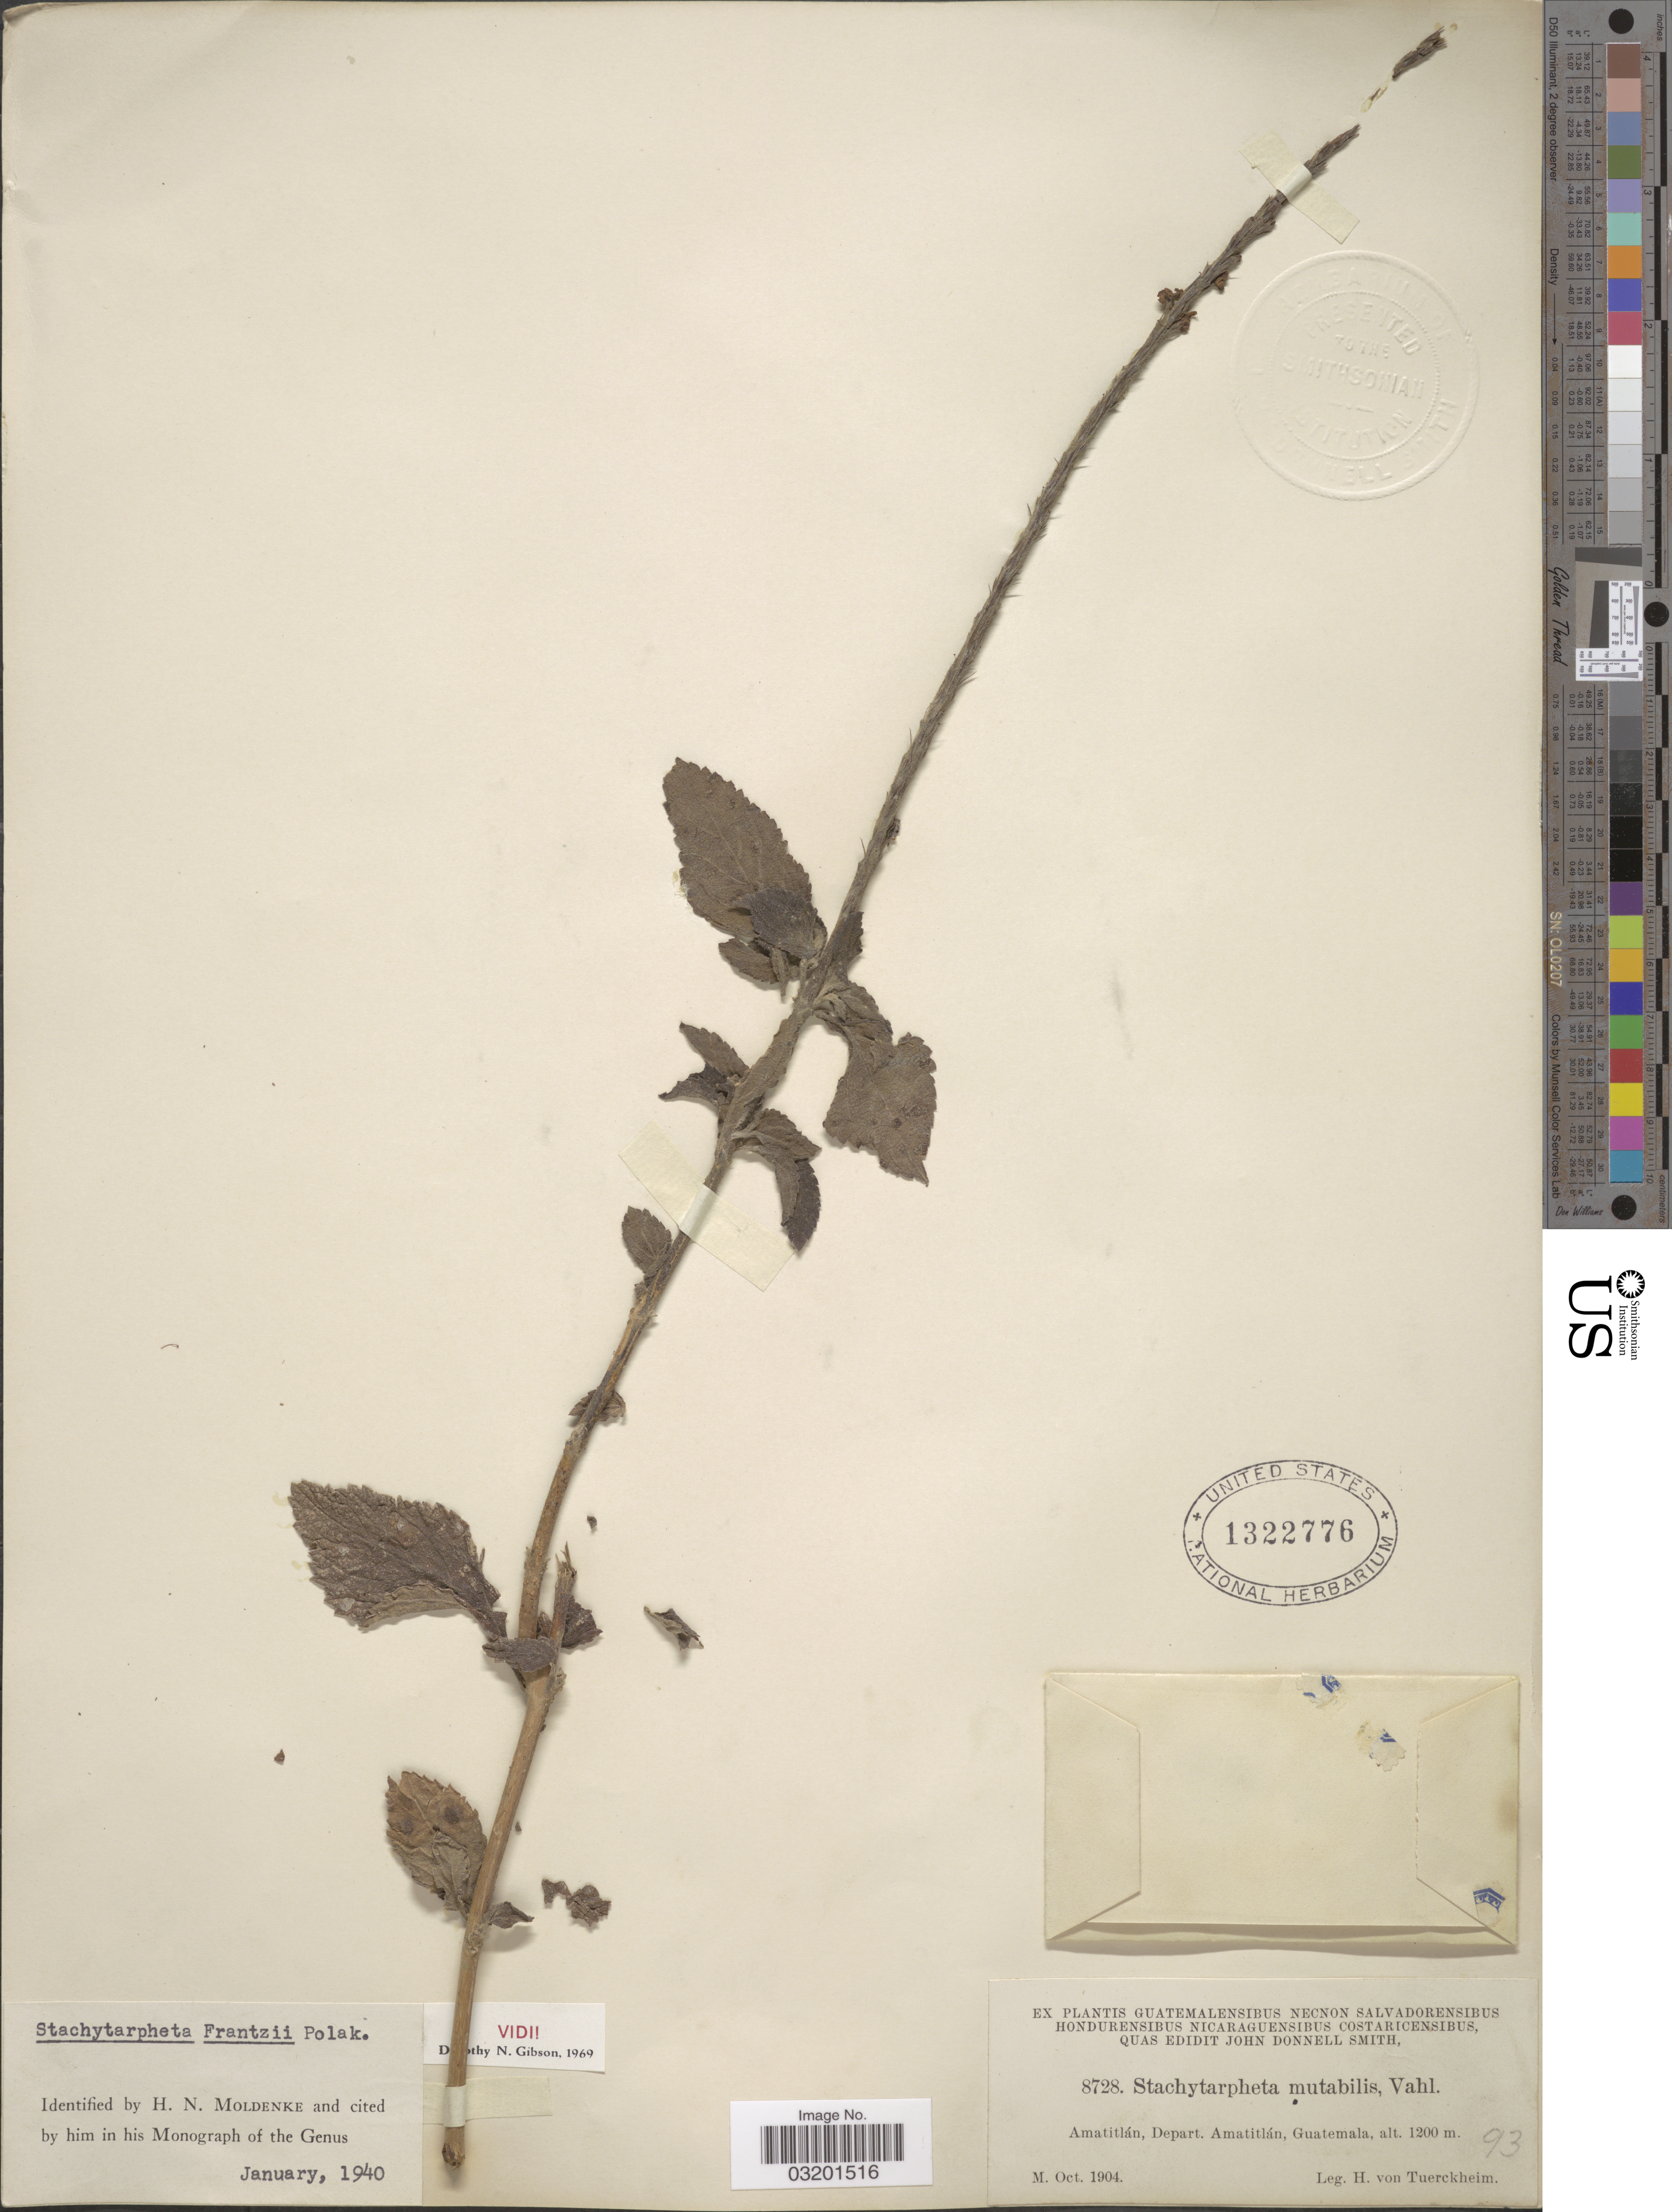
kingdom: Plantae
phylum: Tracheophyta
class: Magnoliopsida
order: Lamiales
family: Verbenaceae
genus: Stachytarpheta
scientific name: Stachytarpheta frantzii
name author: Pol.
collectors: H. von Türckheim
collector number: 8728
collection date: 1904-10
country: Guatemala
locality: Amatitlán, Depart. Amatitlán.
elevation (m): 1200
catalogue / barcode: US 1322776